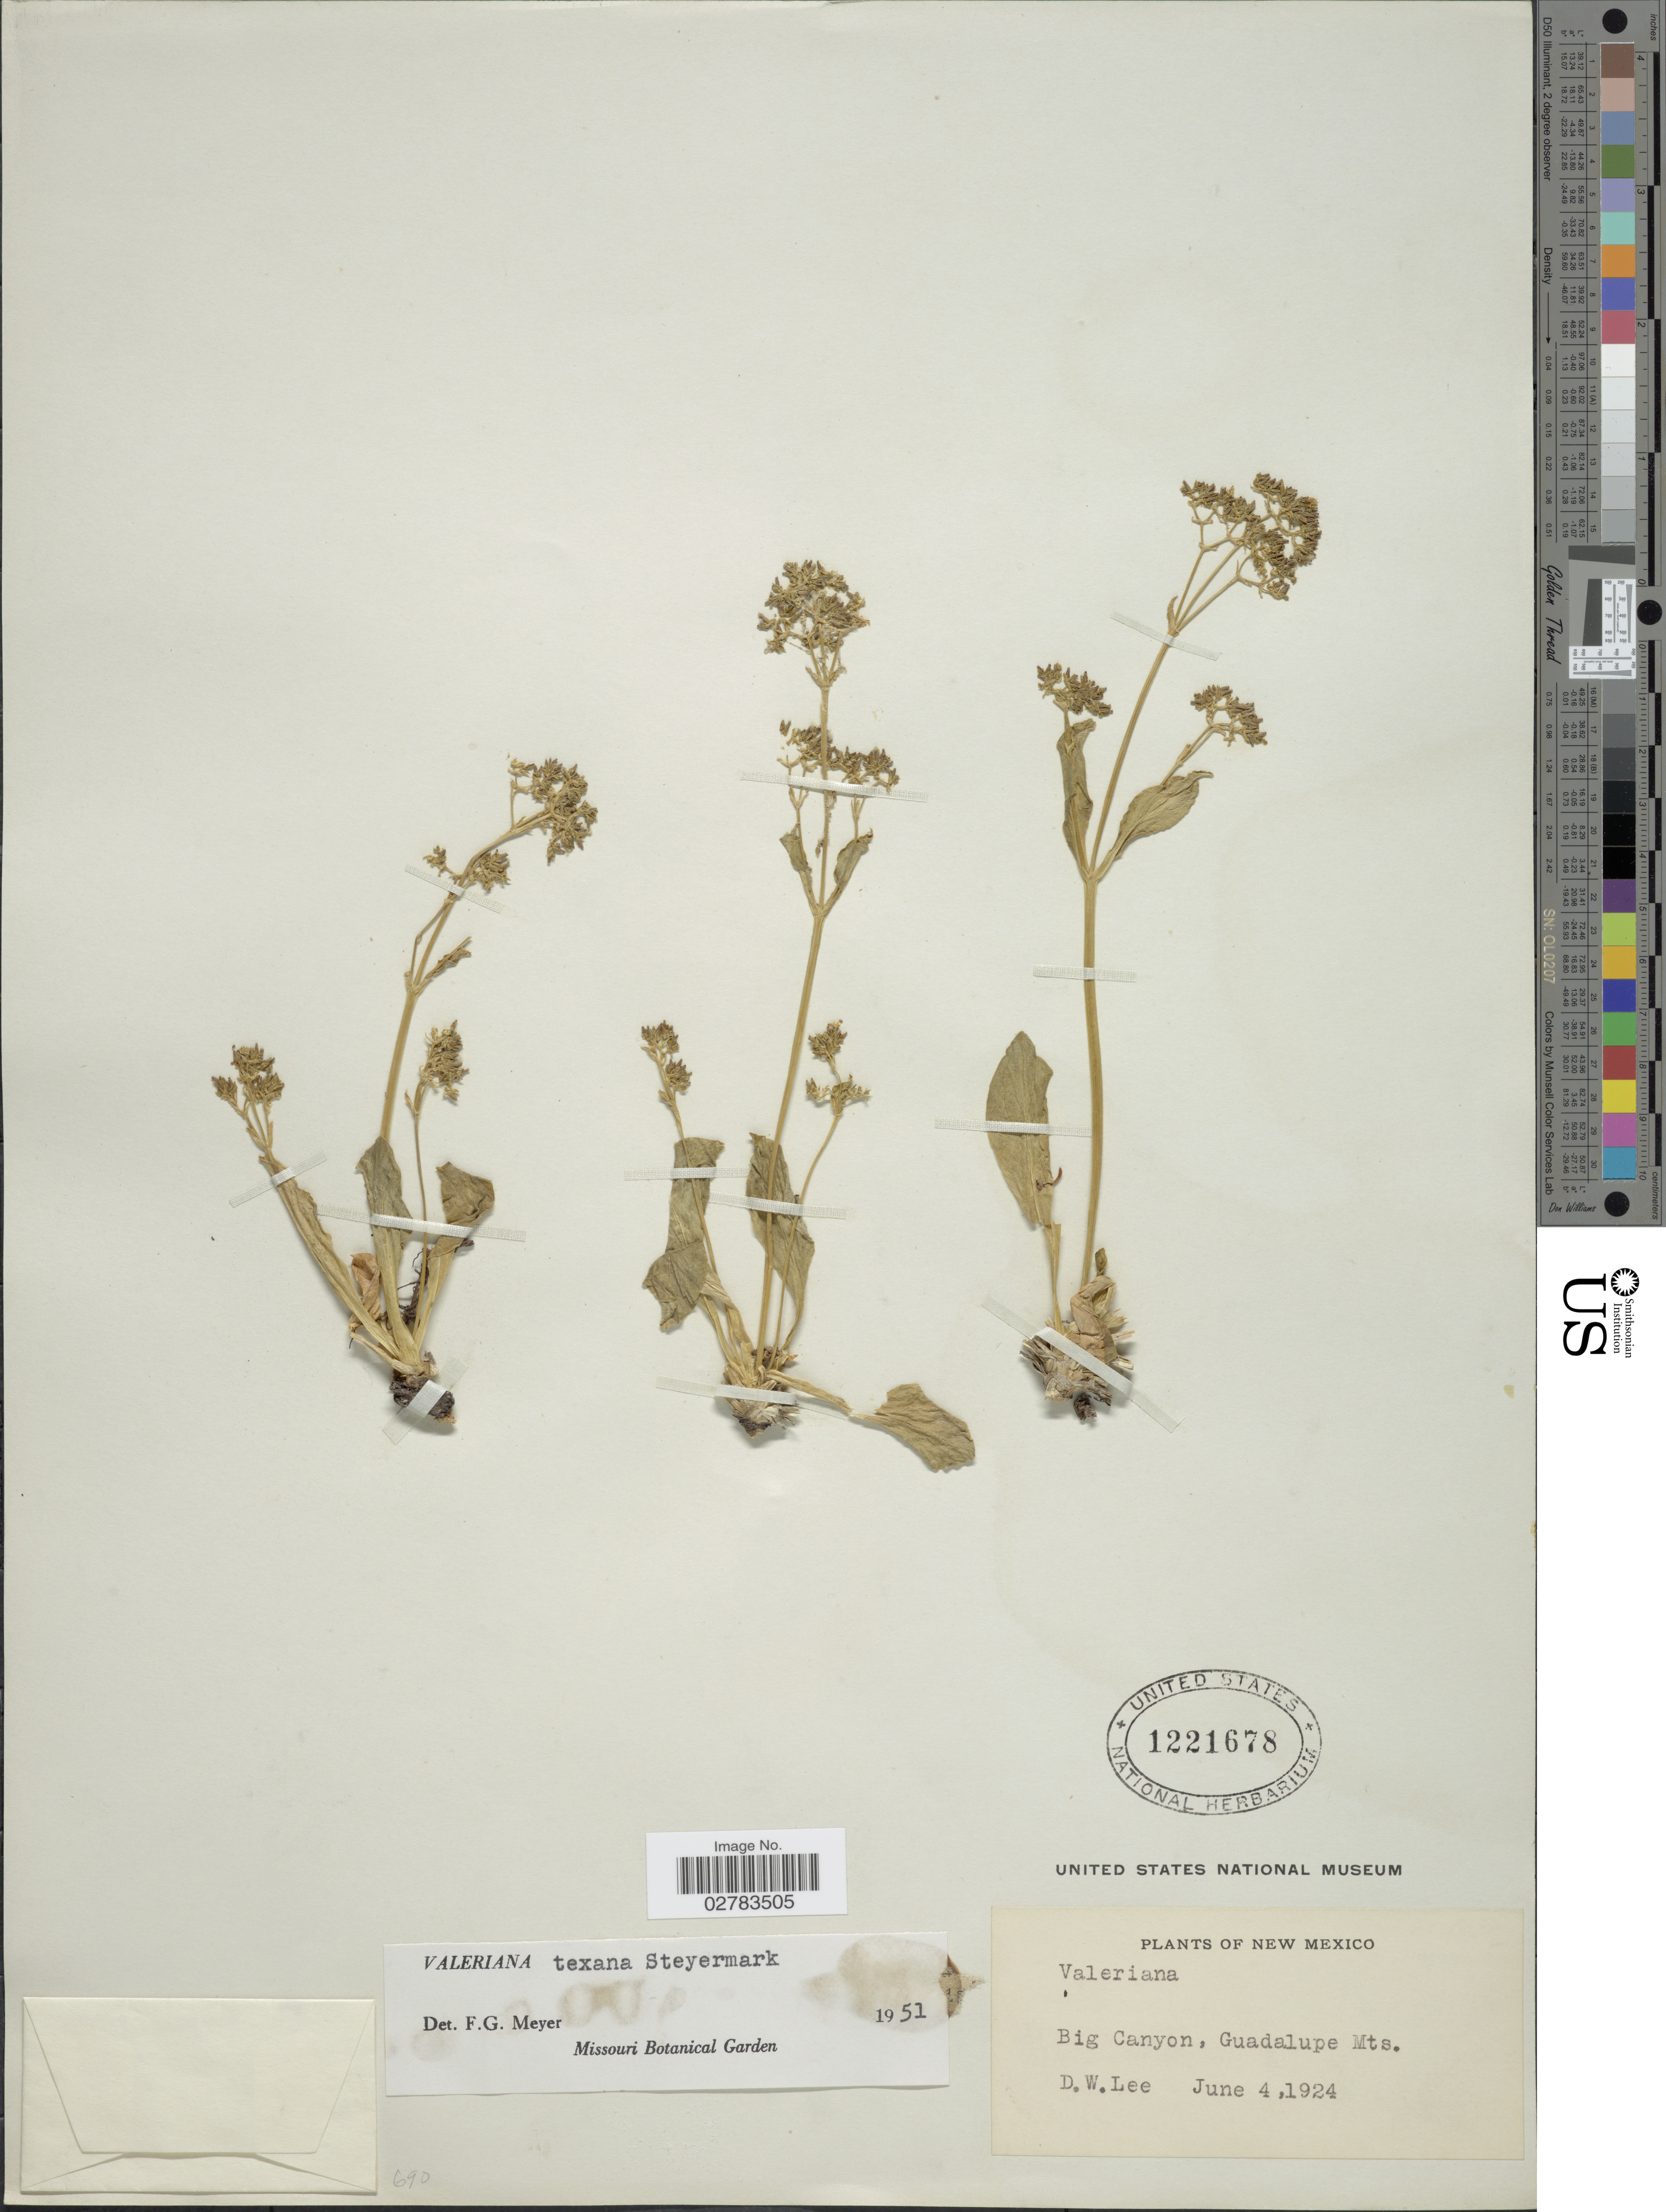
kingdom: Plantae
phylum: Tracheophyta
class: Magnoliopsida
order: Dipsacales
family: Caprifoliaceae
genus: Valeriana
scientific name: Valeriana texana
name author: Steyerm.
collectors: D. Lee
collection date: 1924-06-04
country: United States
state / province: New Mexico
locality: Big Canyon, Guadalupe Mts.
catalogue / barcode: US 1221678